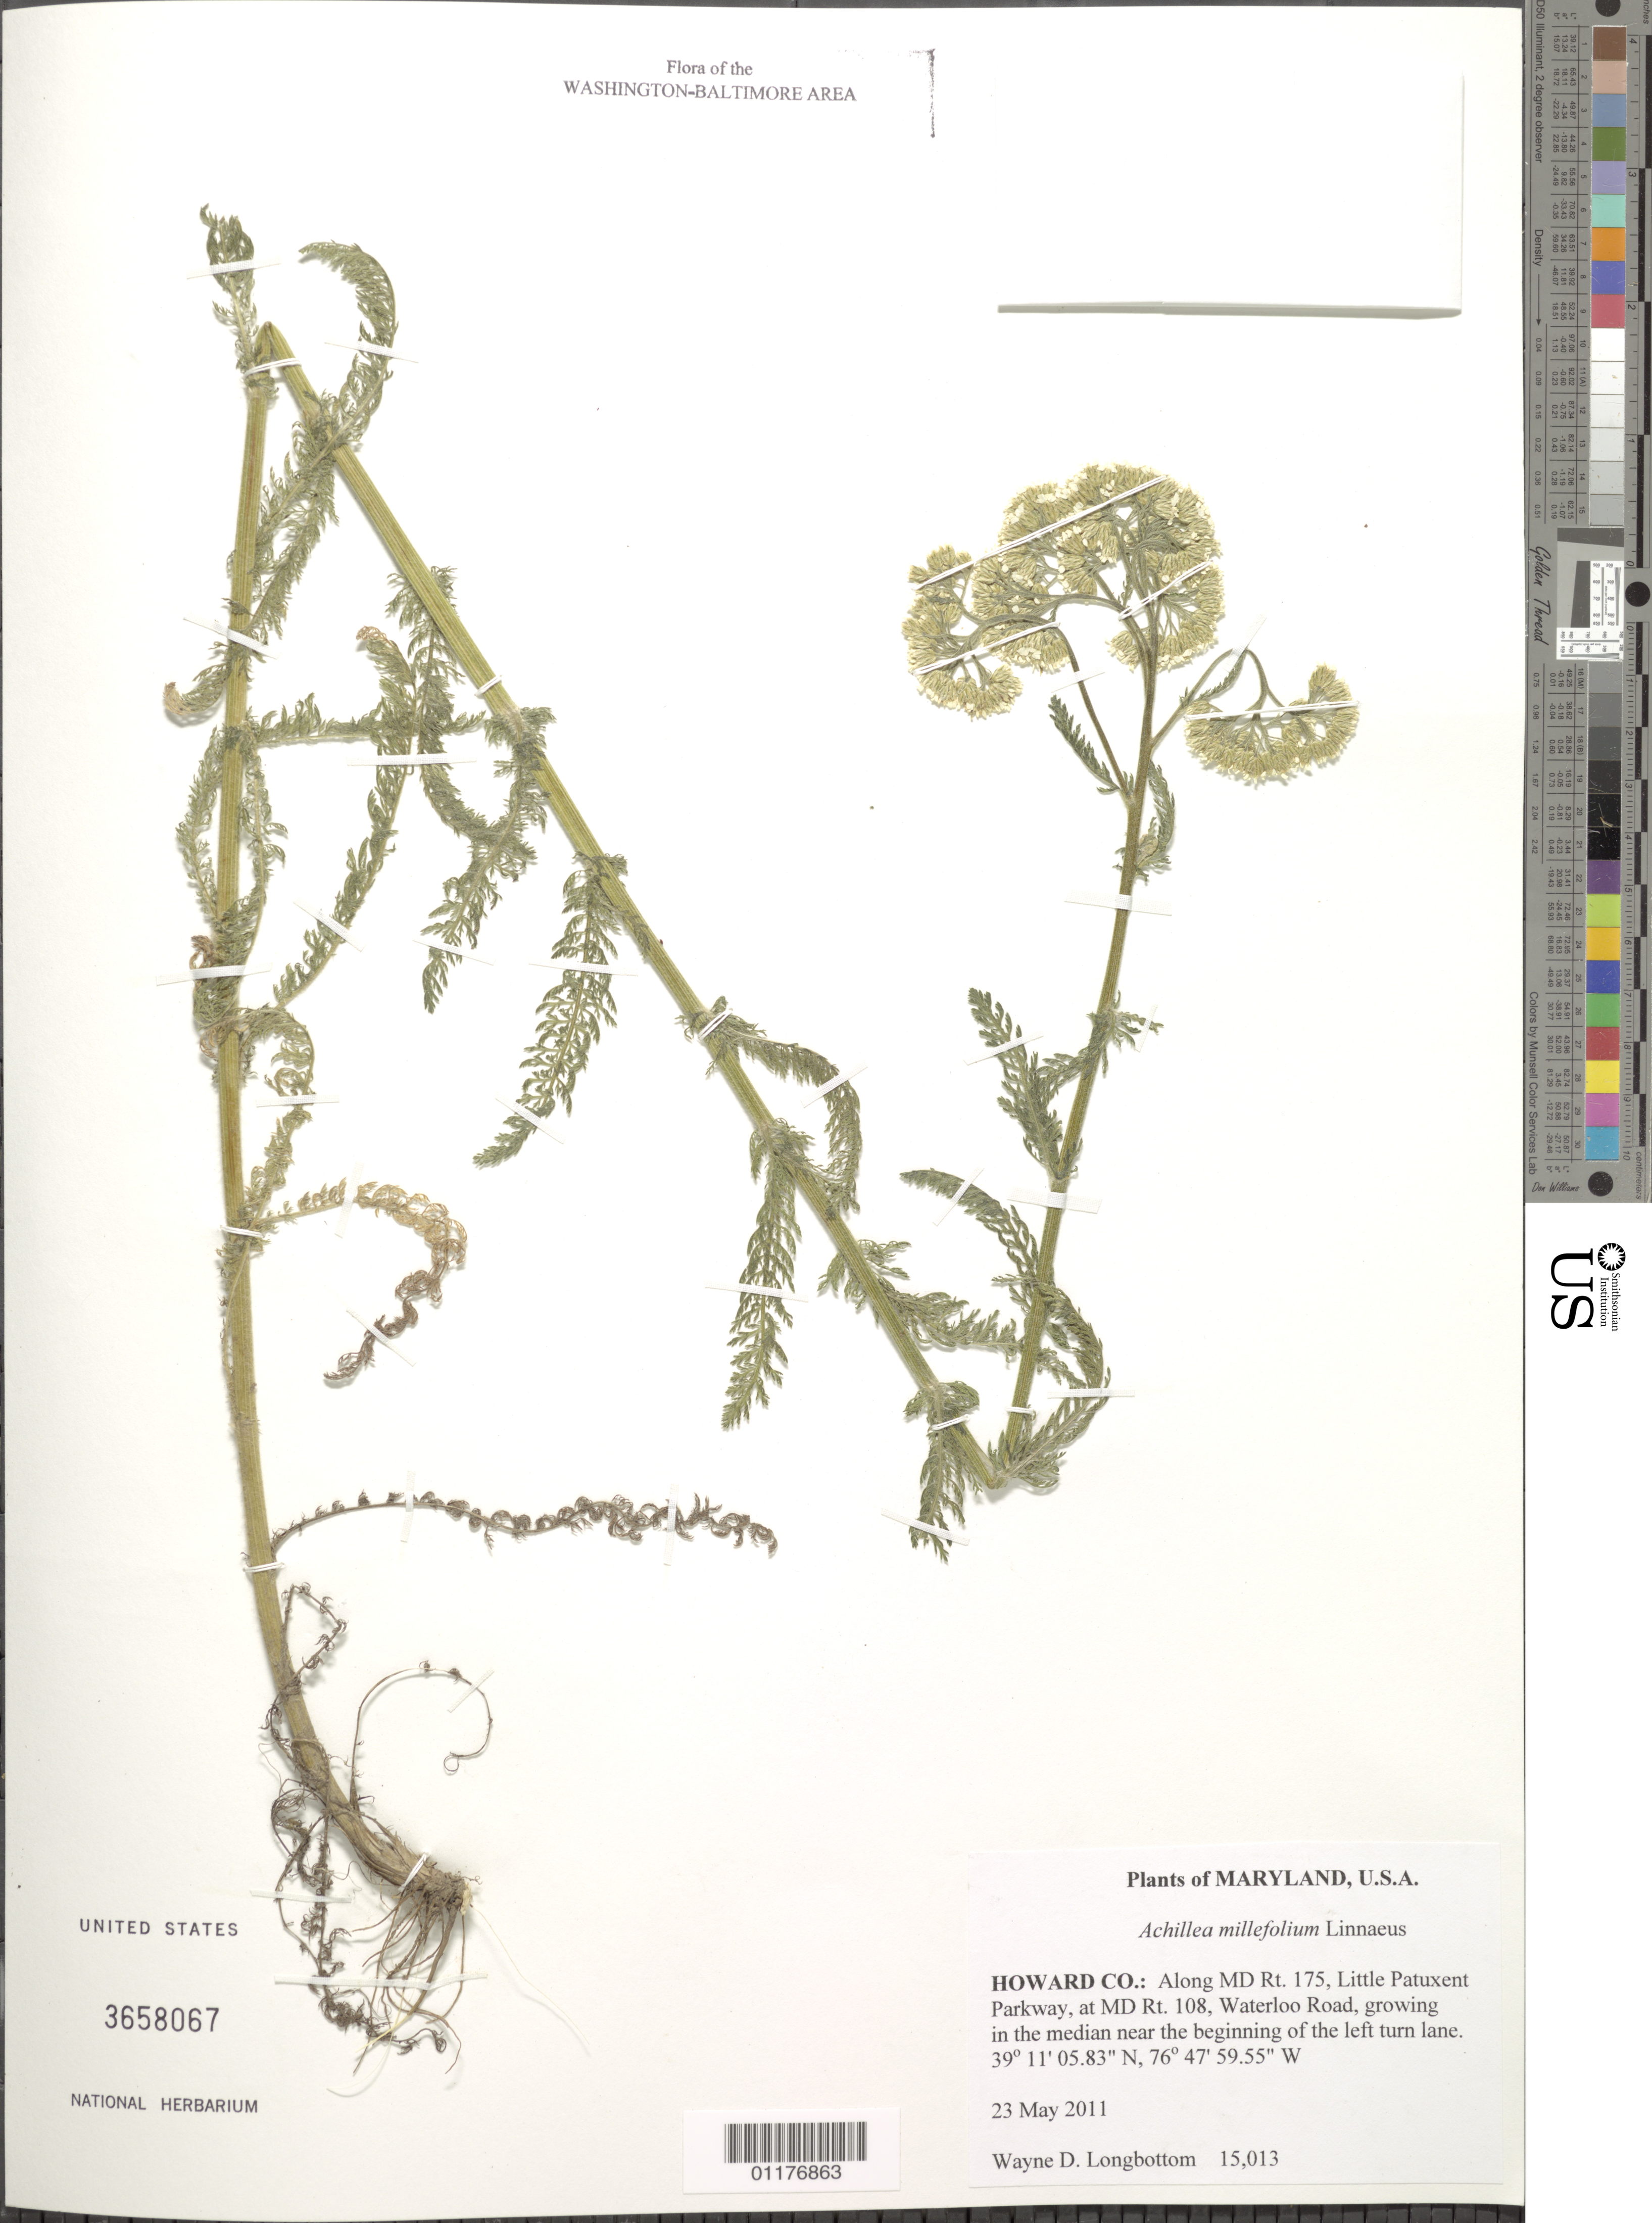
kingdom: Plantae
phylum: Tracheophyta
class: Magnoliopsida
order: Asterales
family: Asteraceae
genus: Achillea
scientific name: Achillea millefolium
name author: L.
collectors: W. D. Longbottom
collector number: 15013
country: United States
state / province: Maryland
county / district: Howard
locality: Along MD Rt. 175, Little Patuxent Parkway, at MD Rt. 108, Waterloo Road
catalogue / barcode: US 3658067